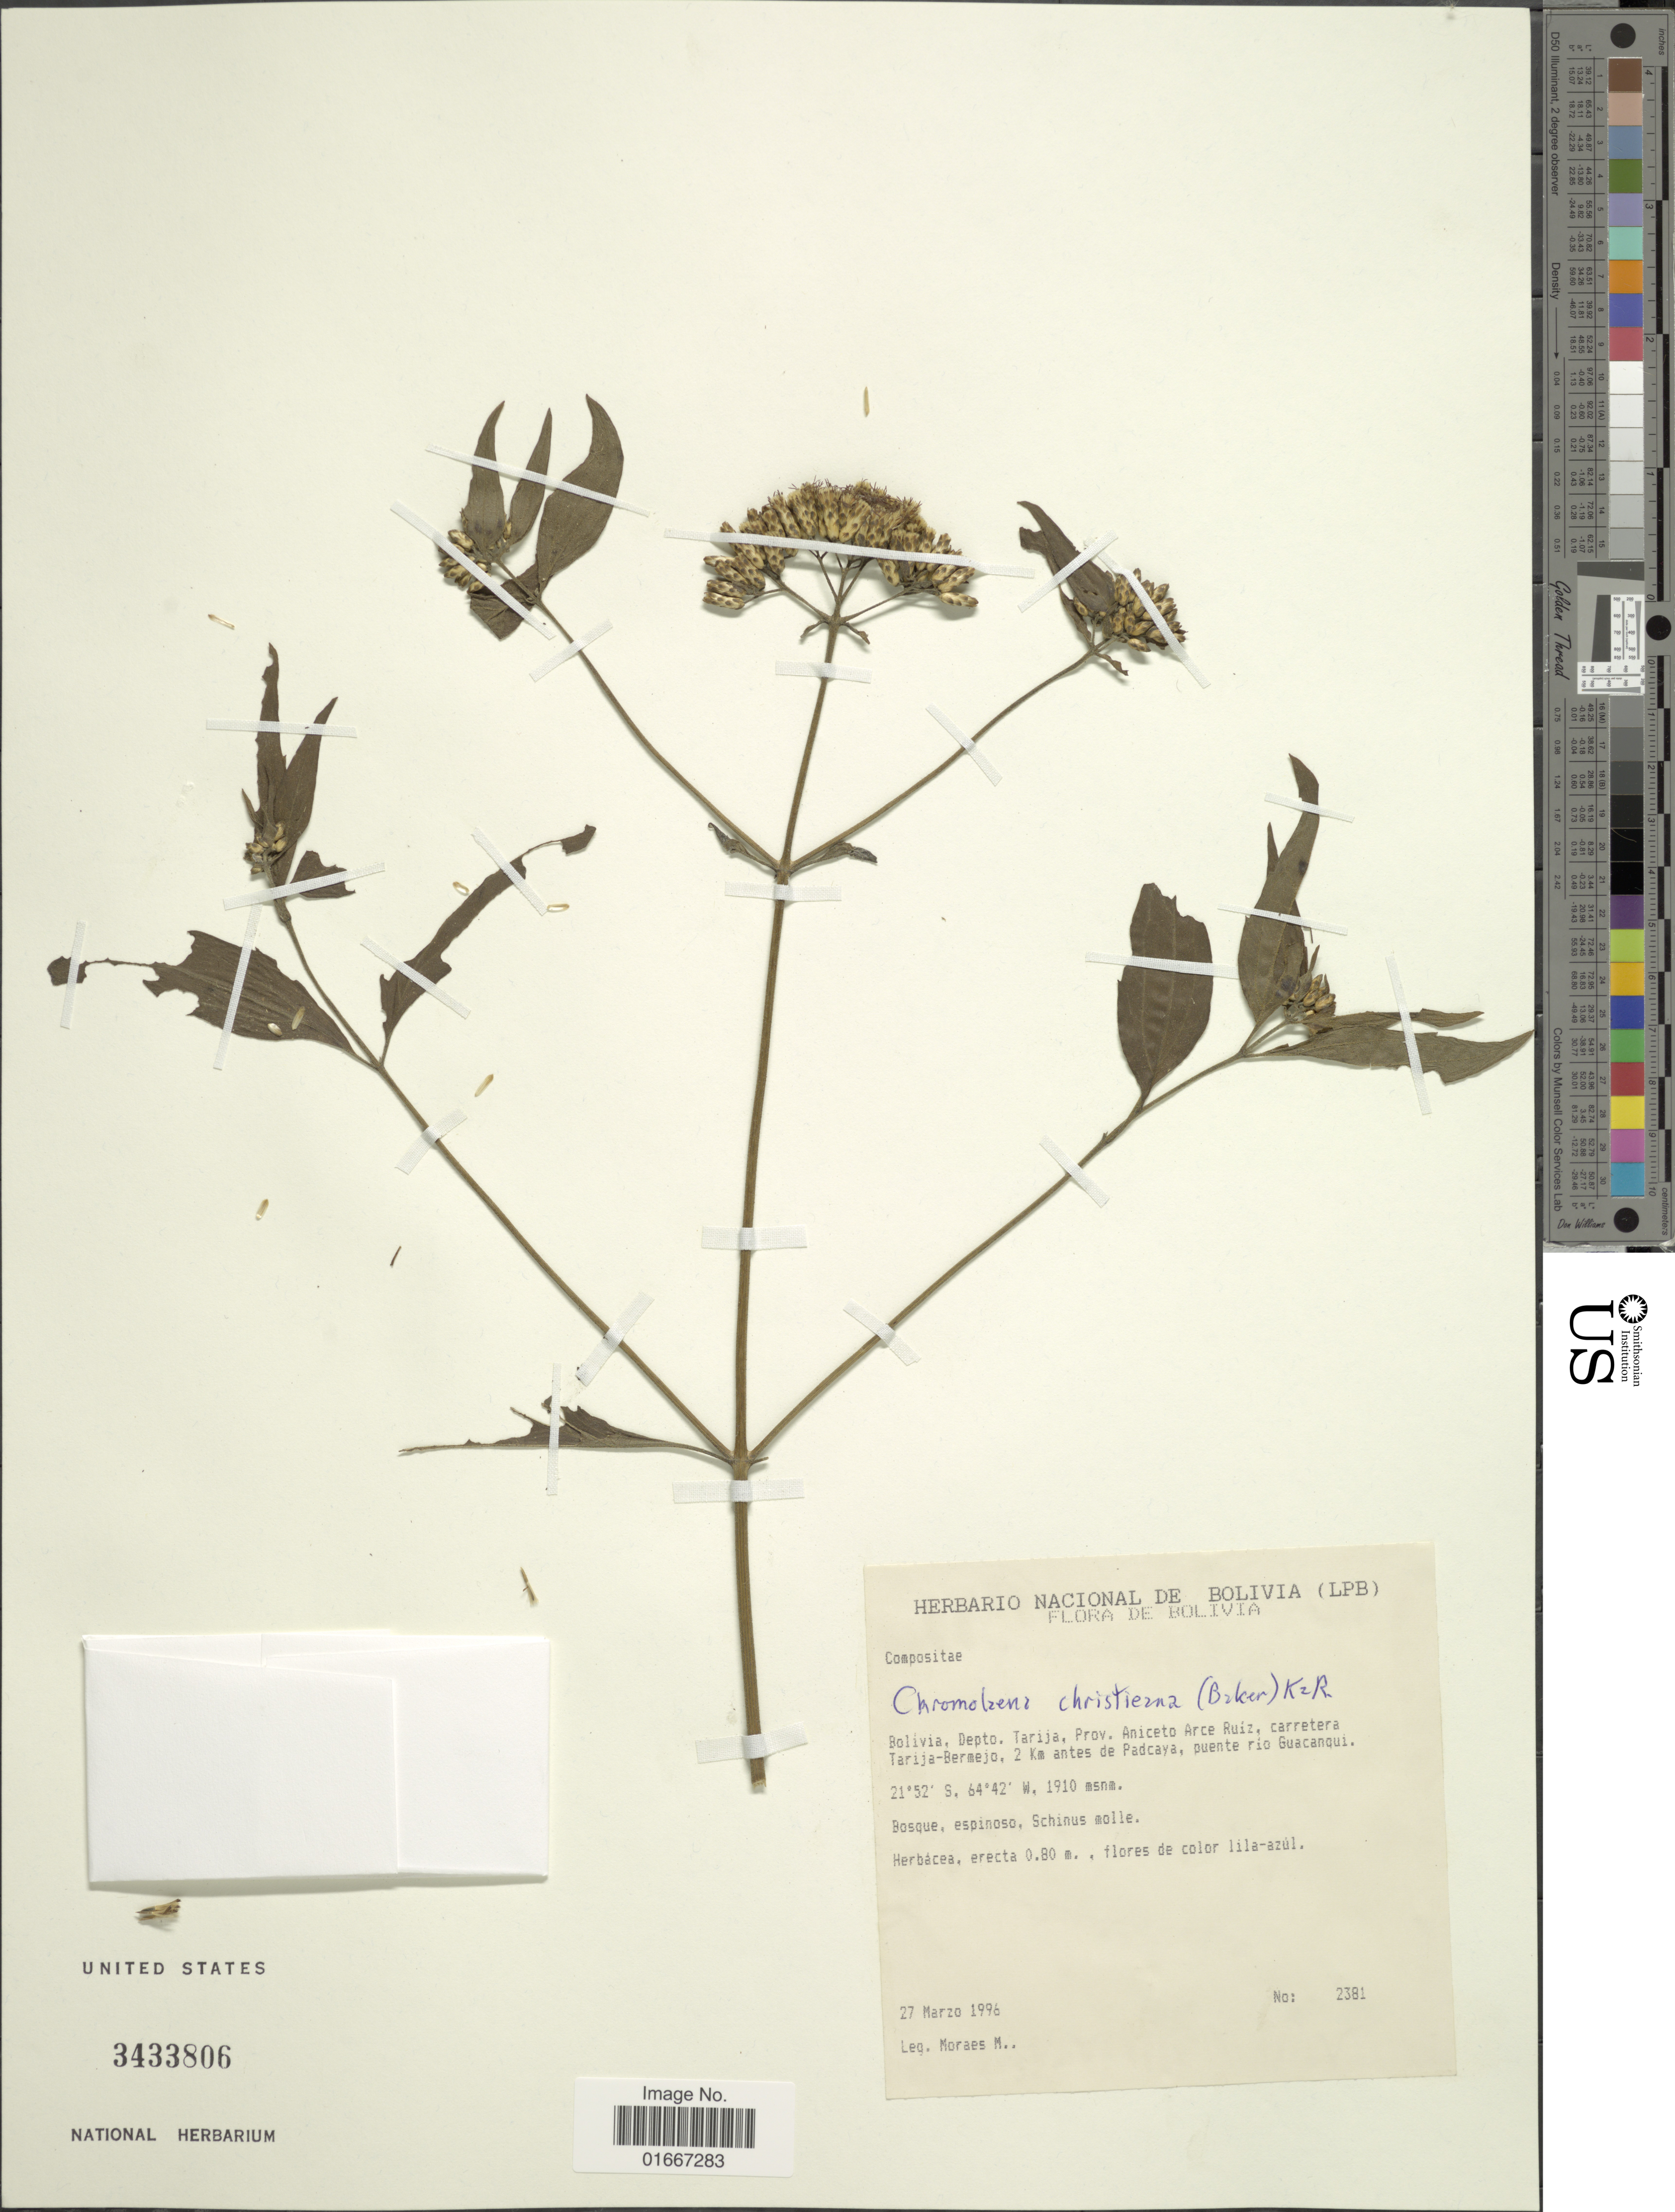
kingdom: Plantae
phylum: Tracheophyta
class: Magnoliopsida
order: Asterales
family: Asteraceae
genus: Chromolaena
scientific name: Chromolaena christieana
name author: (Baker) R.M. King & H. Rob.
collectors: M. Moraes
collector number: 2381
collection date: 1996-03-27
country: Bolivia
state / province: Tarija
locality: Prov. Aniceto Arce Ruiz, carretera Tarija-Bermejo, 2 km antes de Padcaya, puente rio Guacanqui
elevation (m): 1910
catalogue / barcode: US 3433806